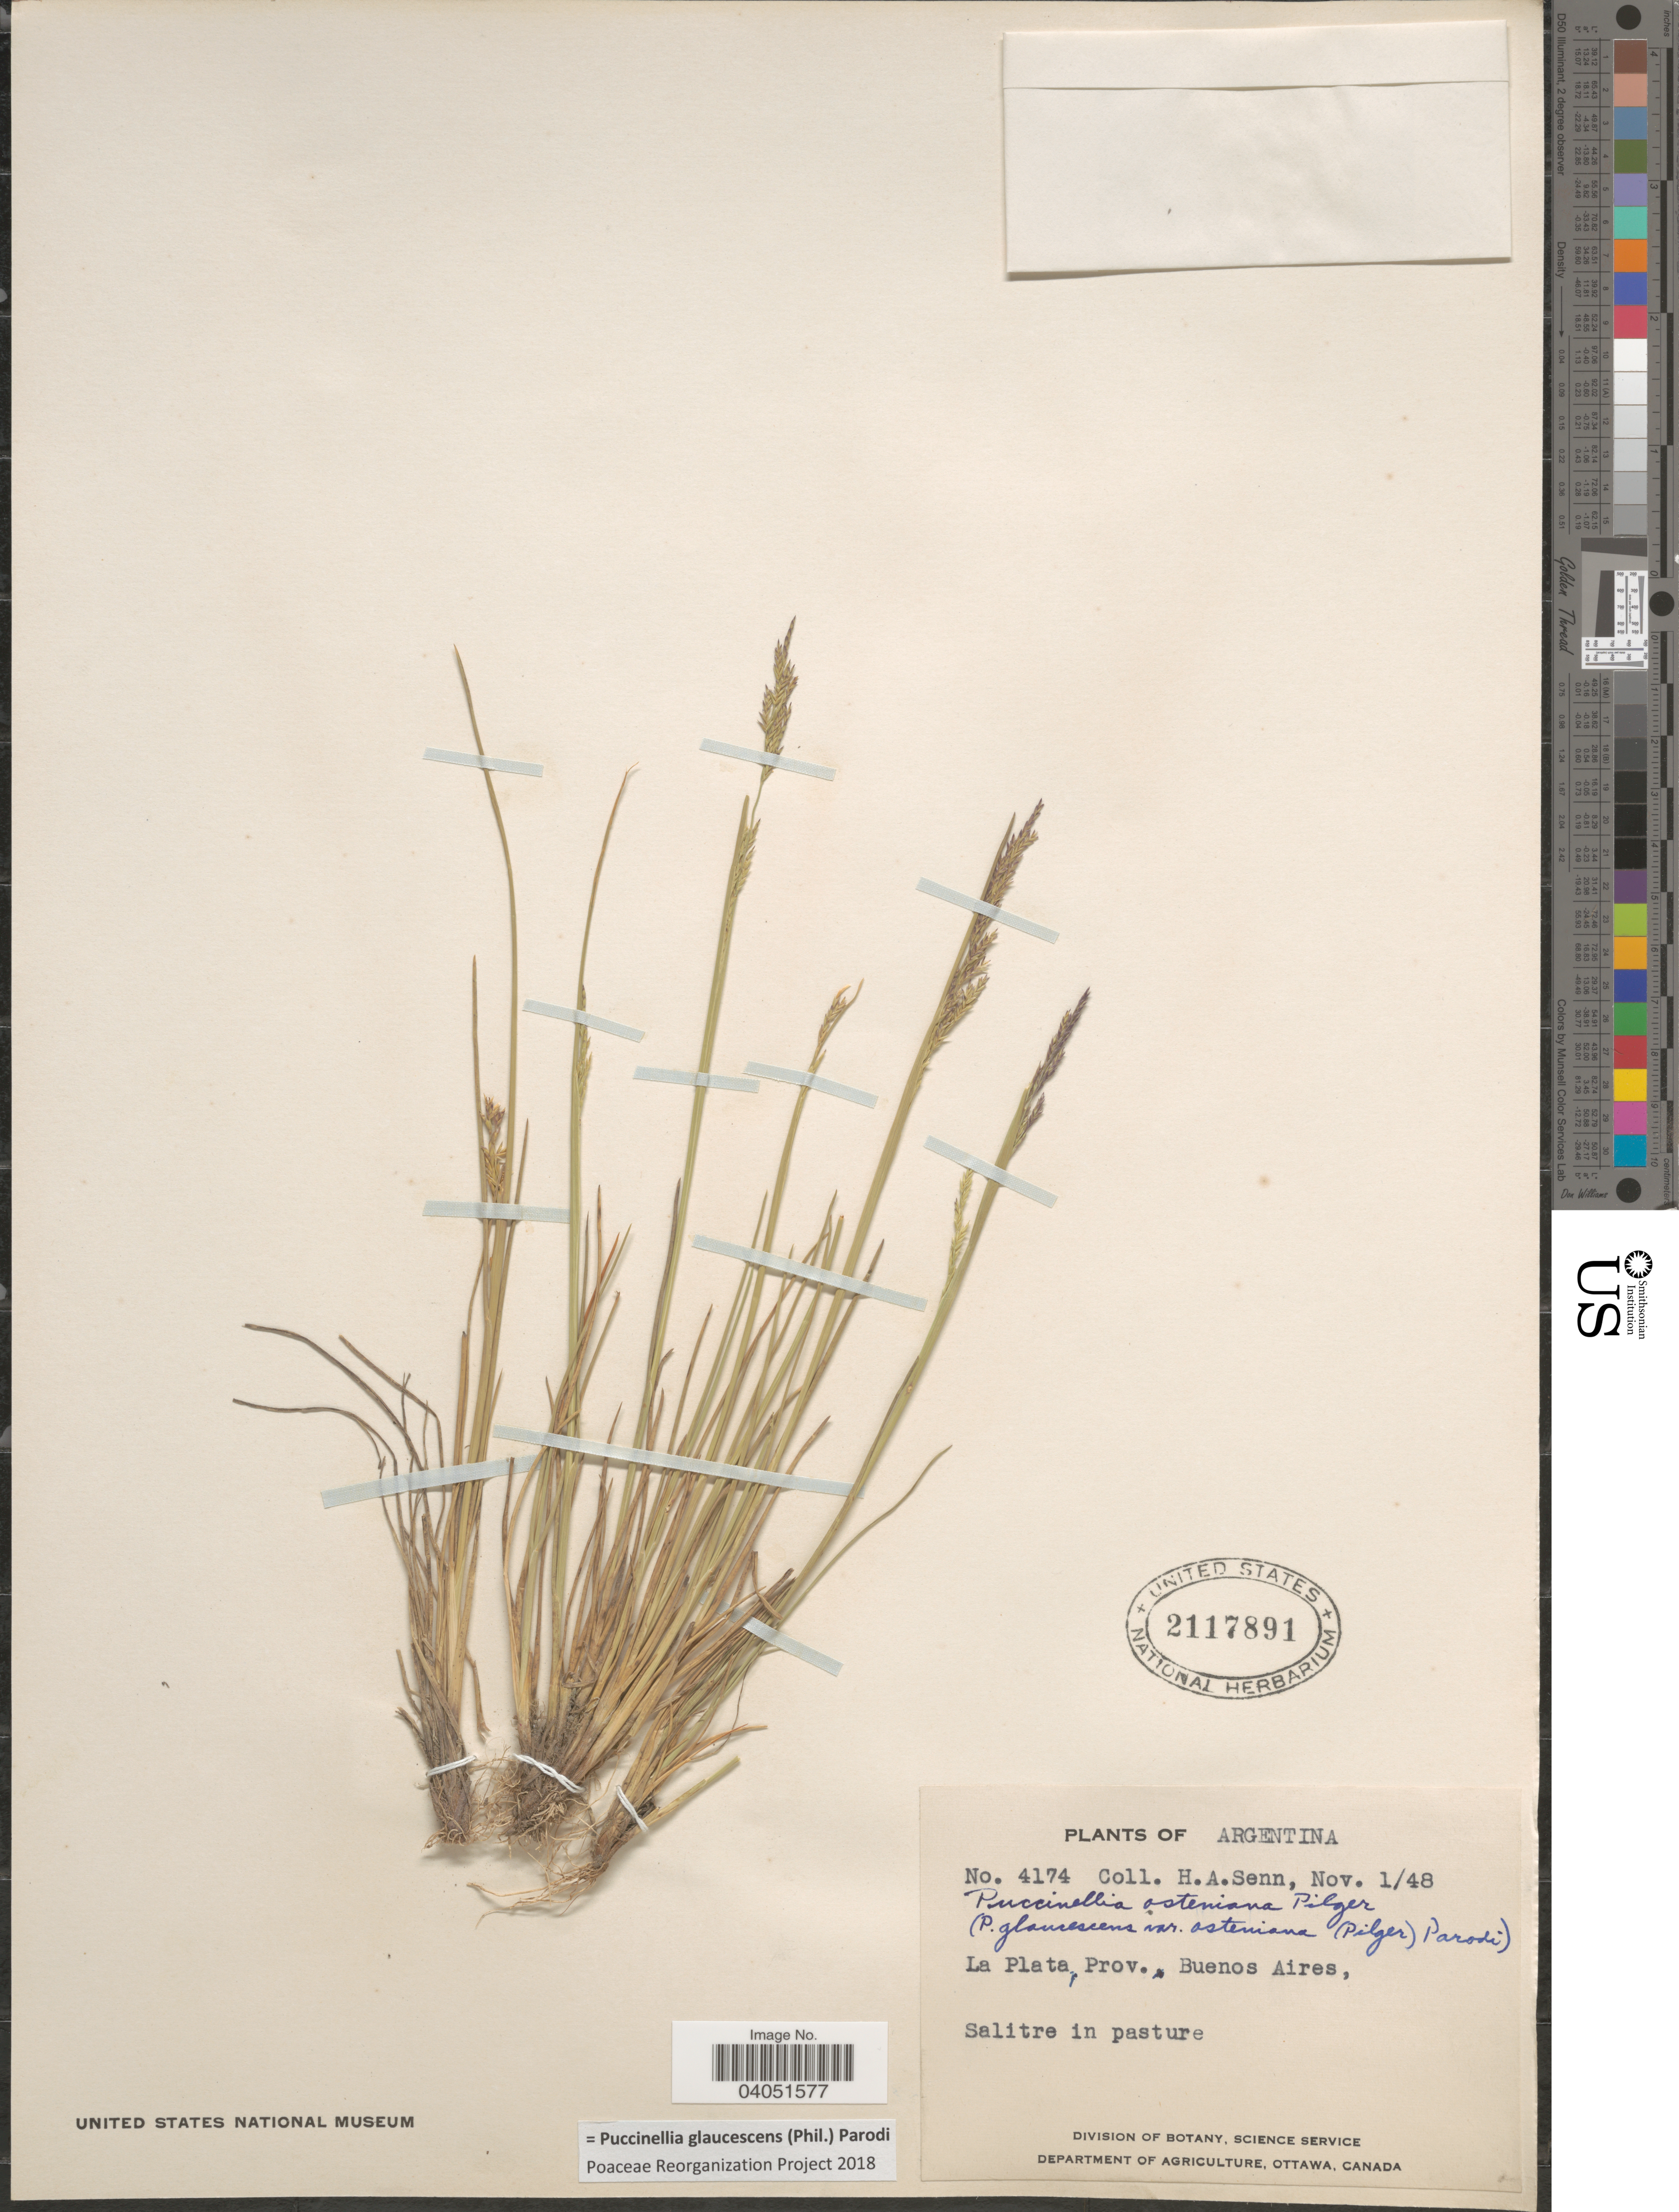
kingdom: Plantae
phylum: Tracheophyta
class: Liliopsida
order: Poales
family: Poaceae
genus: Puccinellia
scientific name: Puccinellia glaucescens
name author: (Phil.) Parodi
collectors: H. Senn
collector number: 4174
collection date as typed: Transcribed d/m/y: 1/11/48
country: Argentina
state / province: Buenos Aires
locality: La Plata. Salitre in pasture.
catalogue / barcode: US 2117891